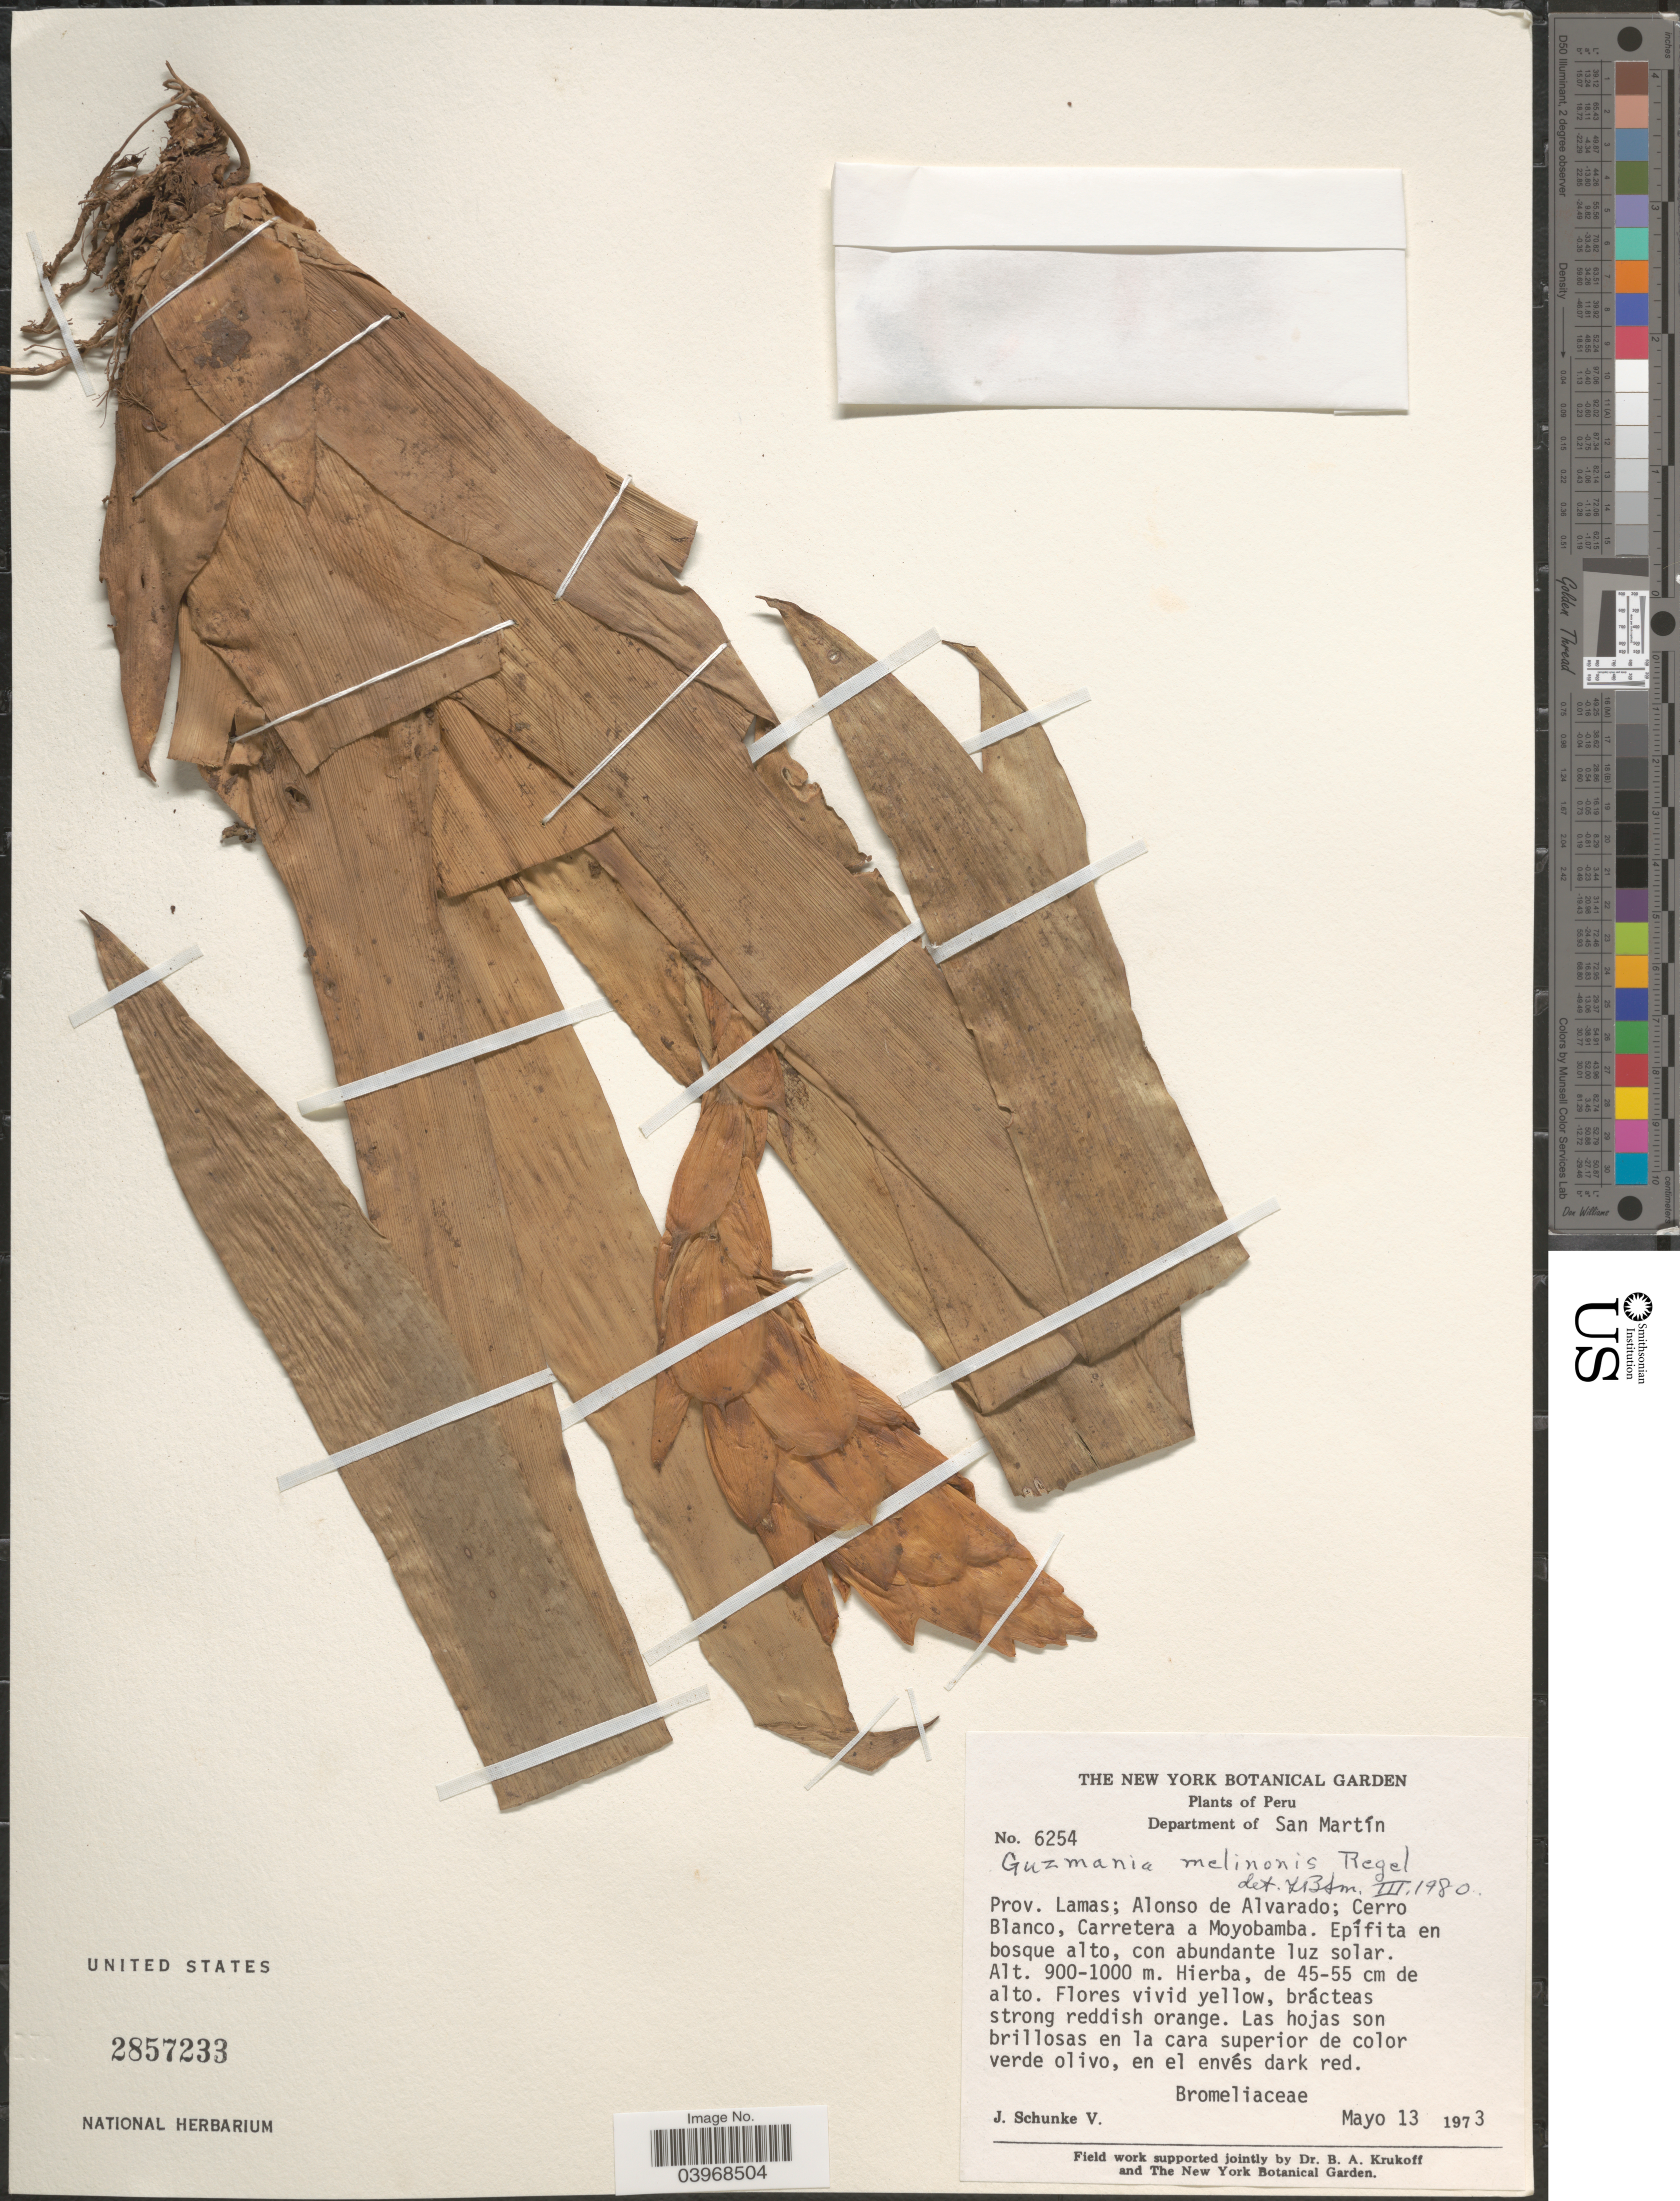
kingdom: Plantae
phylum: Tracheophyta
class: Liliopsida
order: Poales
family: Bromeliaceae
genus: Guzmania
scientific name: Guzmania melinonis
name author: Regel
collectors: J. Schunke Vigo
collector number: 6254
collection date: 1973-05-13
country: Peru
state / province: San Martín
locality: Department of San Martín. Prov. Lamas; Alonso de Alvarado; Cerro Blanco, Carretera a Moyobamba.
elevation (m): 900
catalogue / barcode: US 2857233